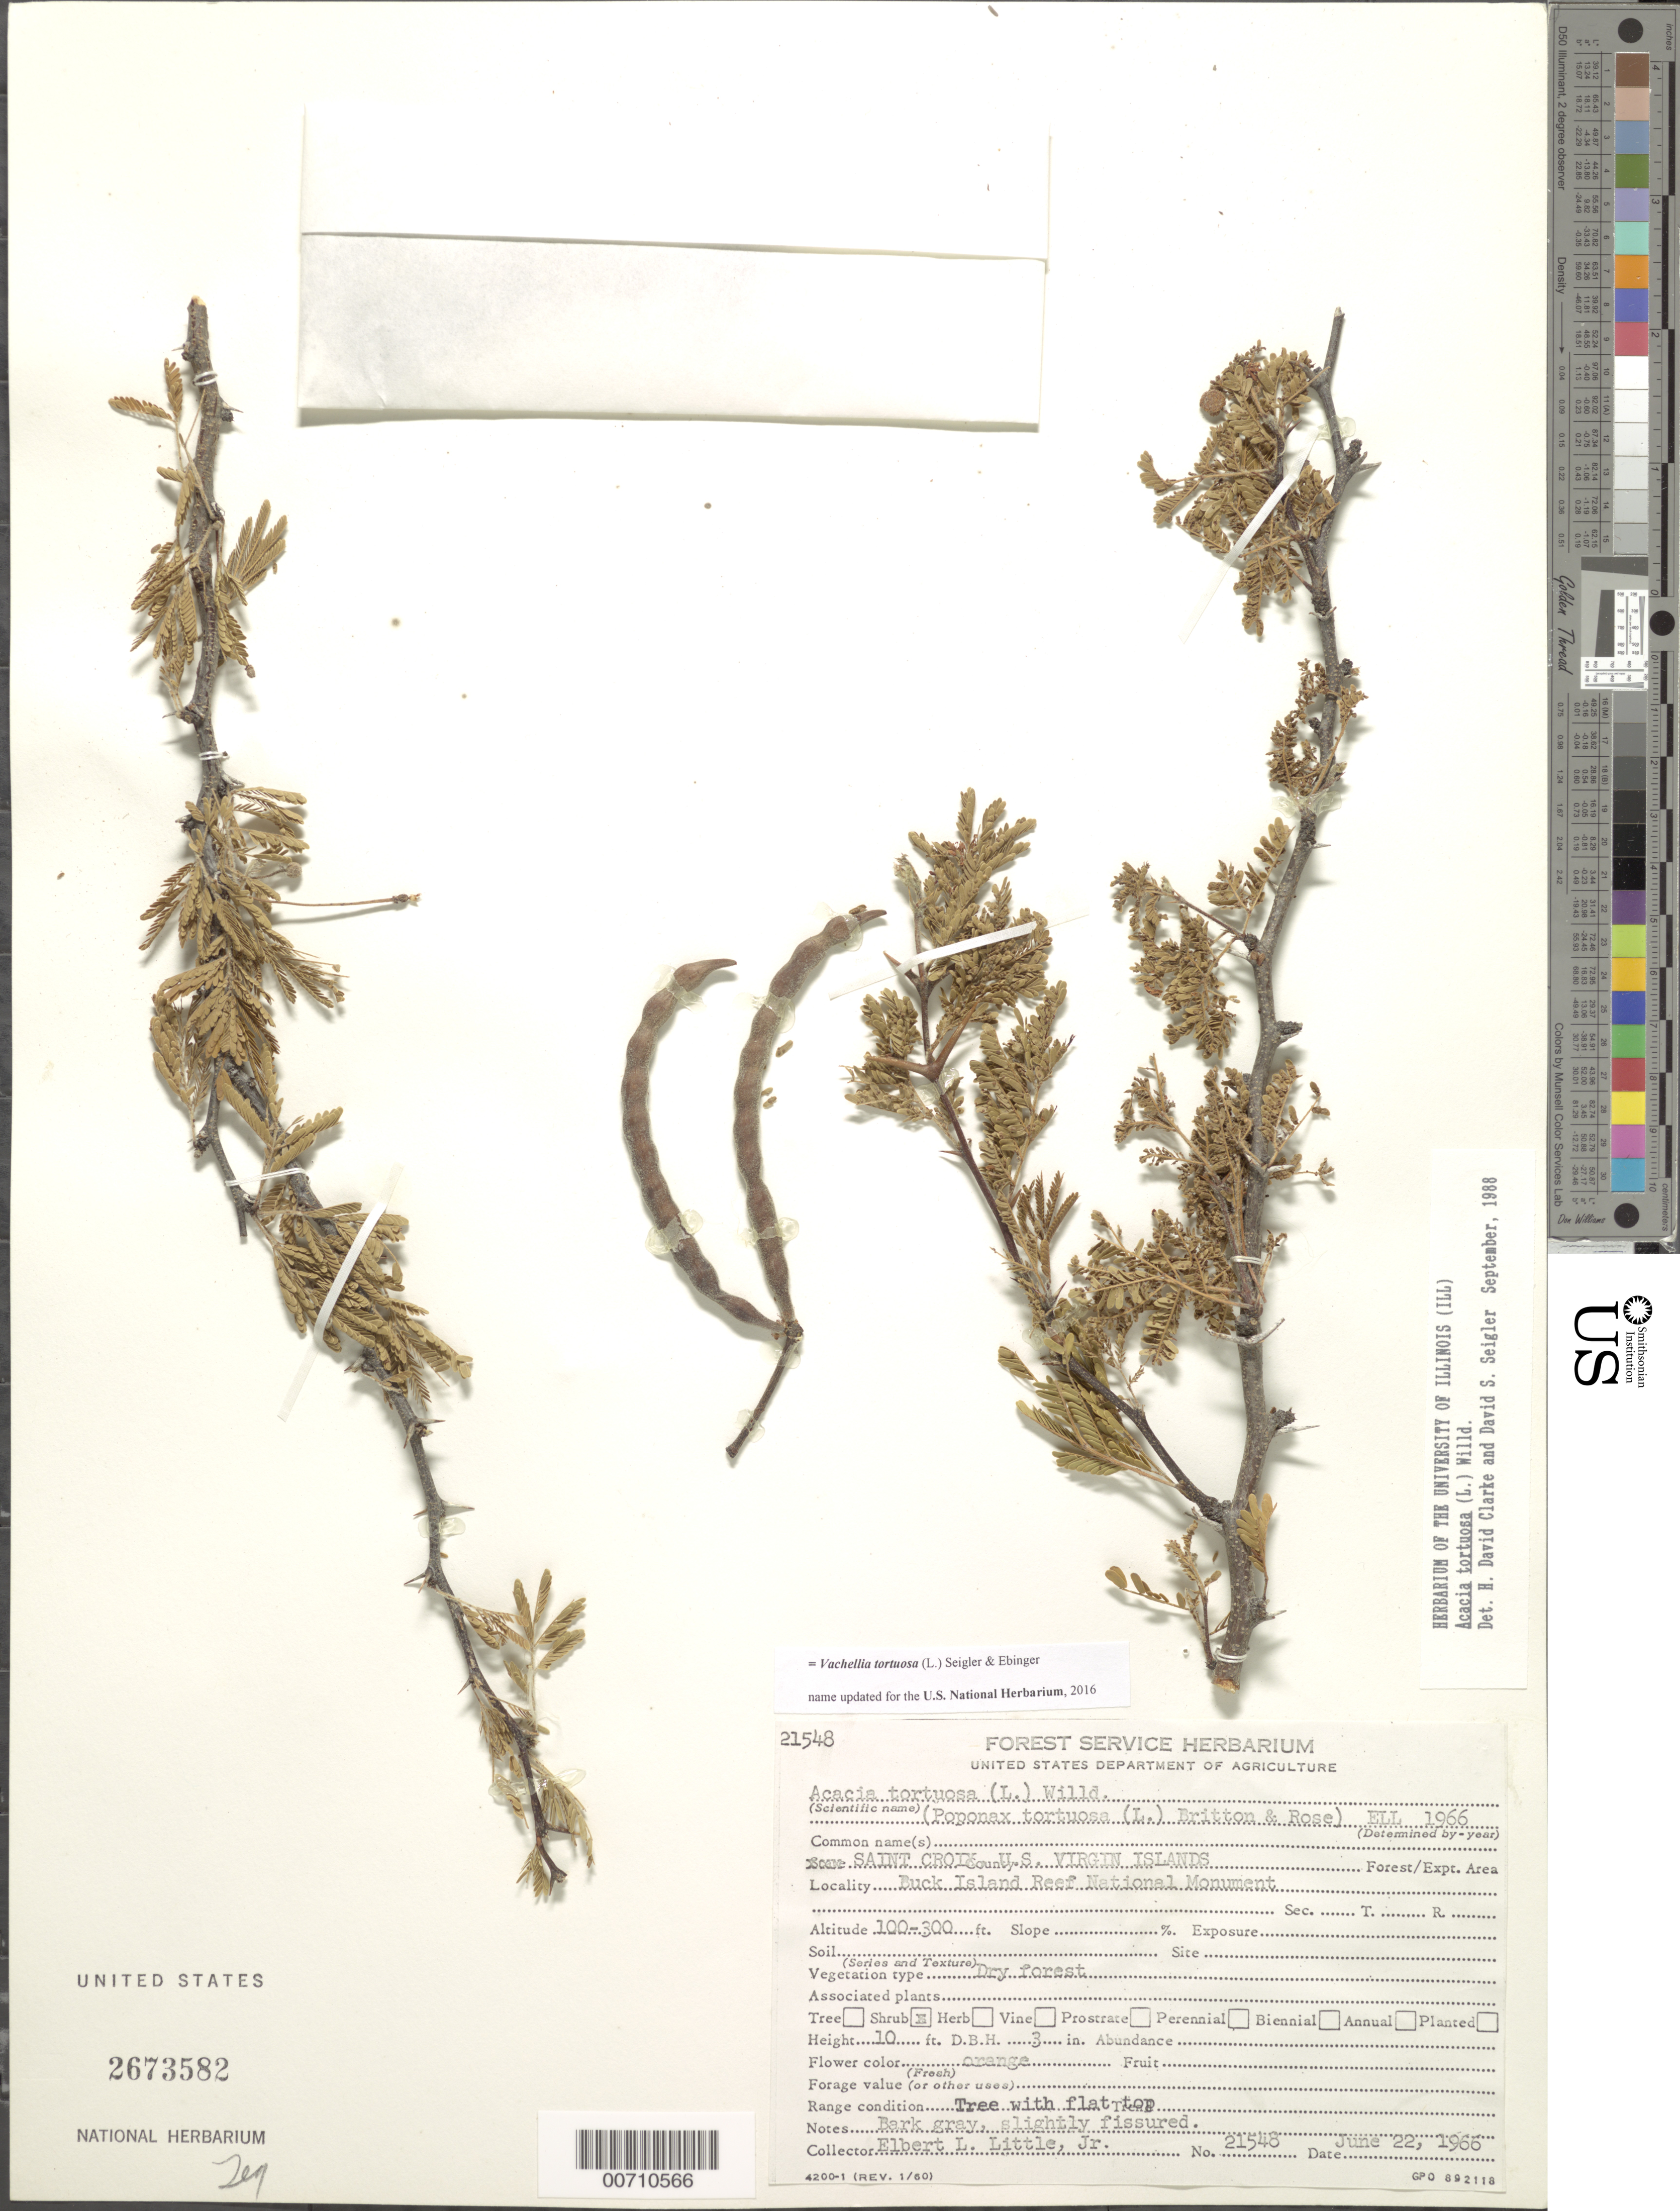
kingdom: Plantae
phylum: Tracheophyta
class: Magnoliopsida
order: Fabales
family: Fabaceae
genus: Vachellia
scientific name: Vachellia tortuosa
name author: (L.) Seigler & Ebinger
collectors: E. L. Little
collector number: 21548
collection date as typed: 22 Jun 1966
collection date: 1966-06-22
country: U.S. Virgin Islands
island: Buck Island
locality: Buck Island Reef Natl. Monument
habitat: Dry forest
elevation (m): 30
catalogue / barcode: US 2673582